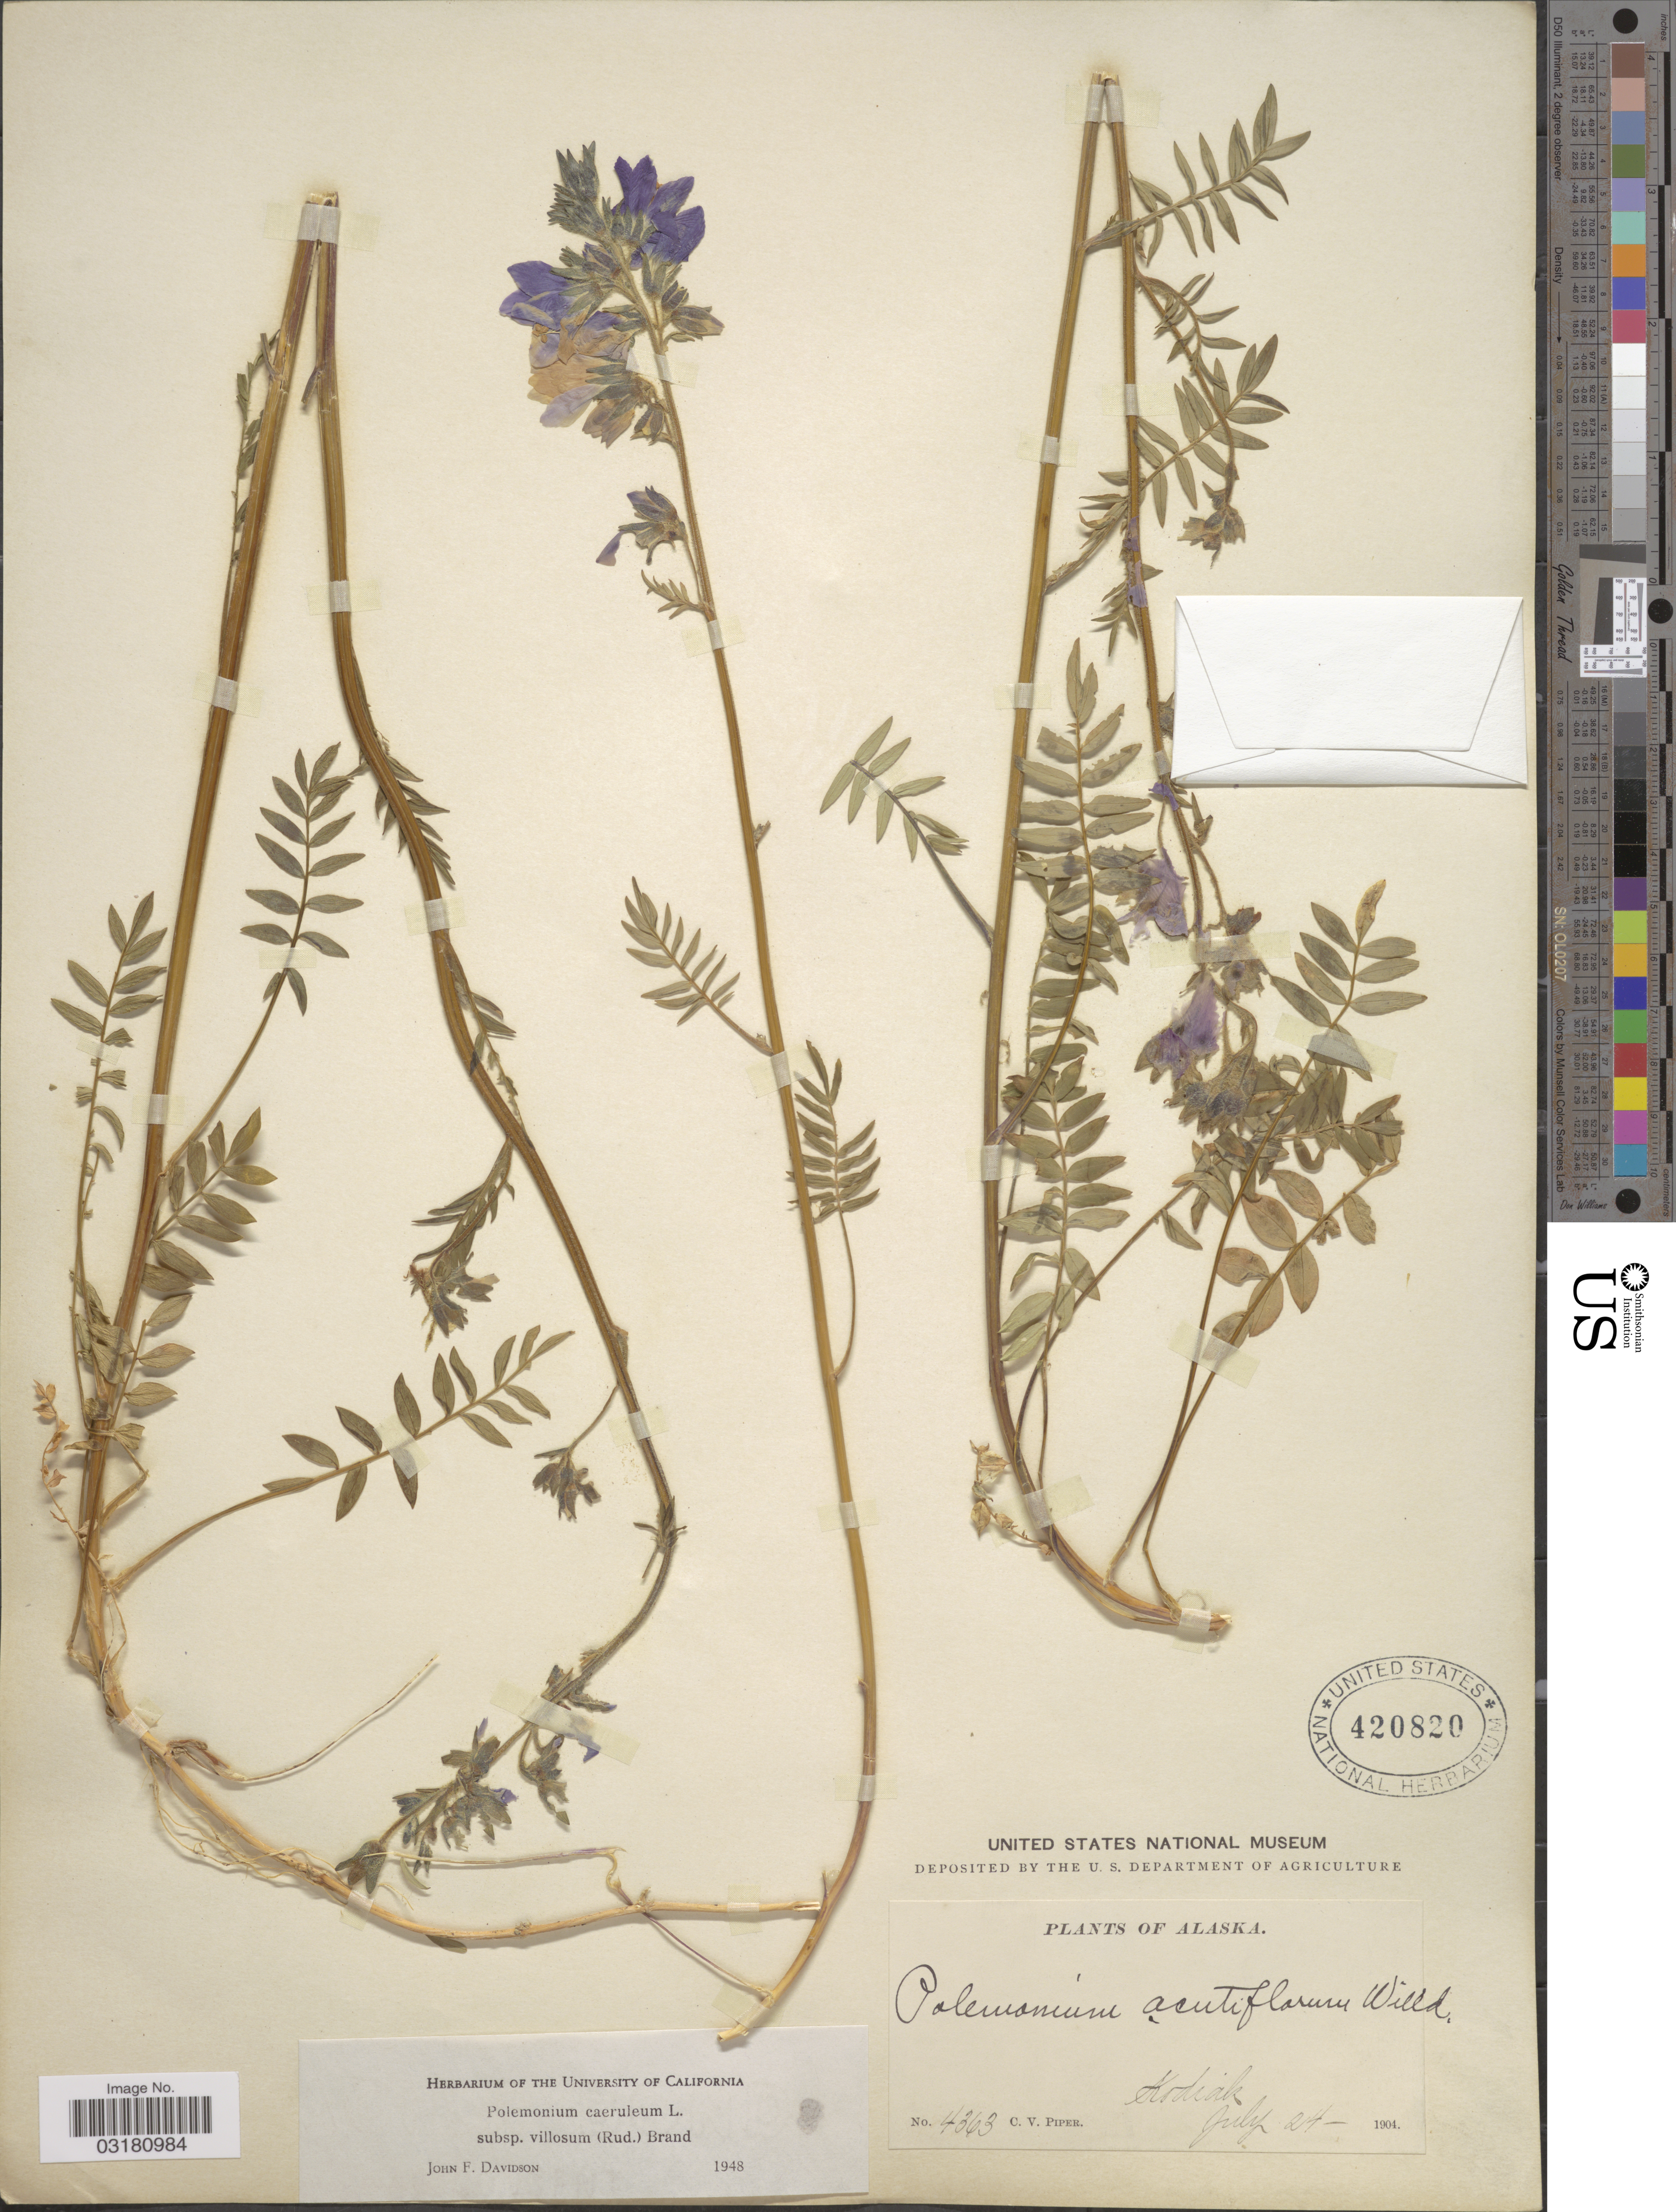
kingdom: Plantae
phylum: Tracheophyta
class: Magnoliopsida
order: Ericales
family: Polemoniaceae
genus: Polemonium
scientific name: Polemonium caeruleum var. villosum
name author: (Rudolph ex Georgi) Brand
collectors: C. V. Piper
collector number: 4363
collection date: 1904-07-24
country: United States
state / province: Alaska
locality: Kodiak.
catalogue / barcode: US 420820